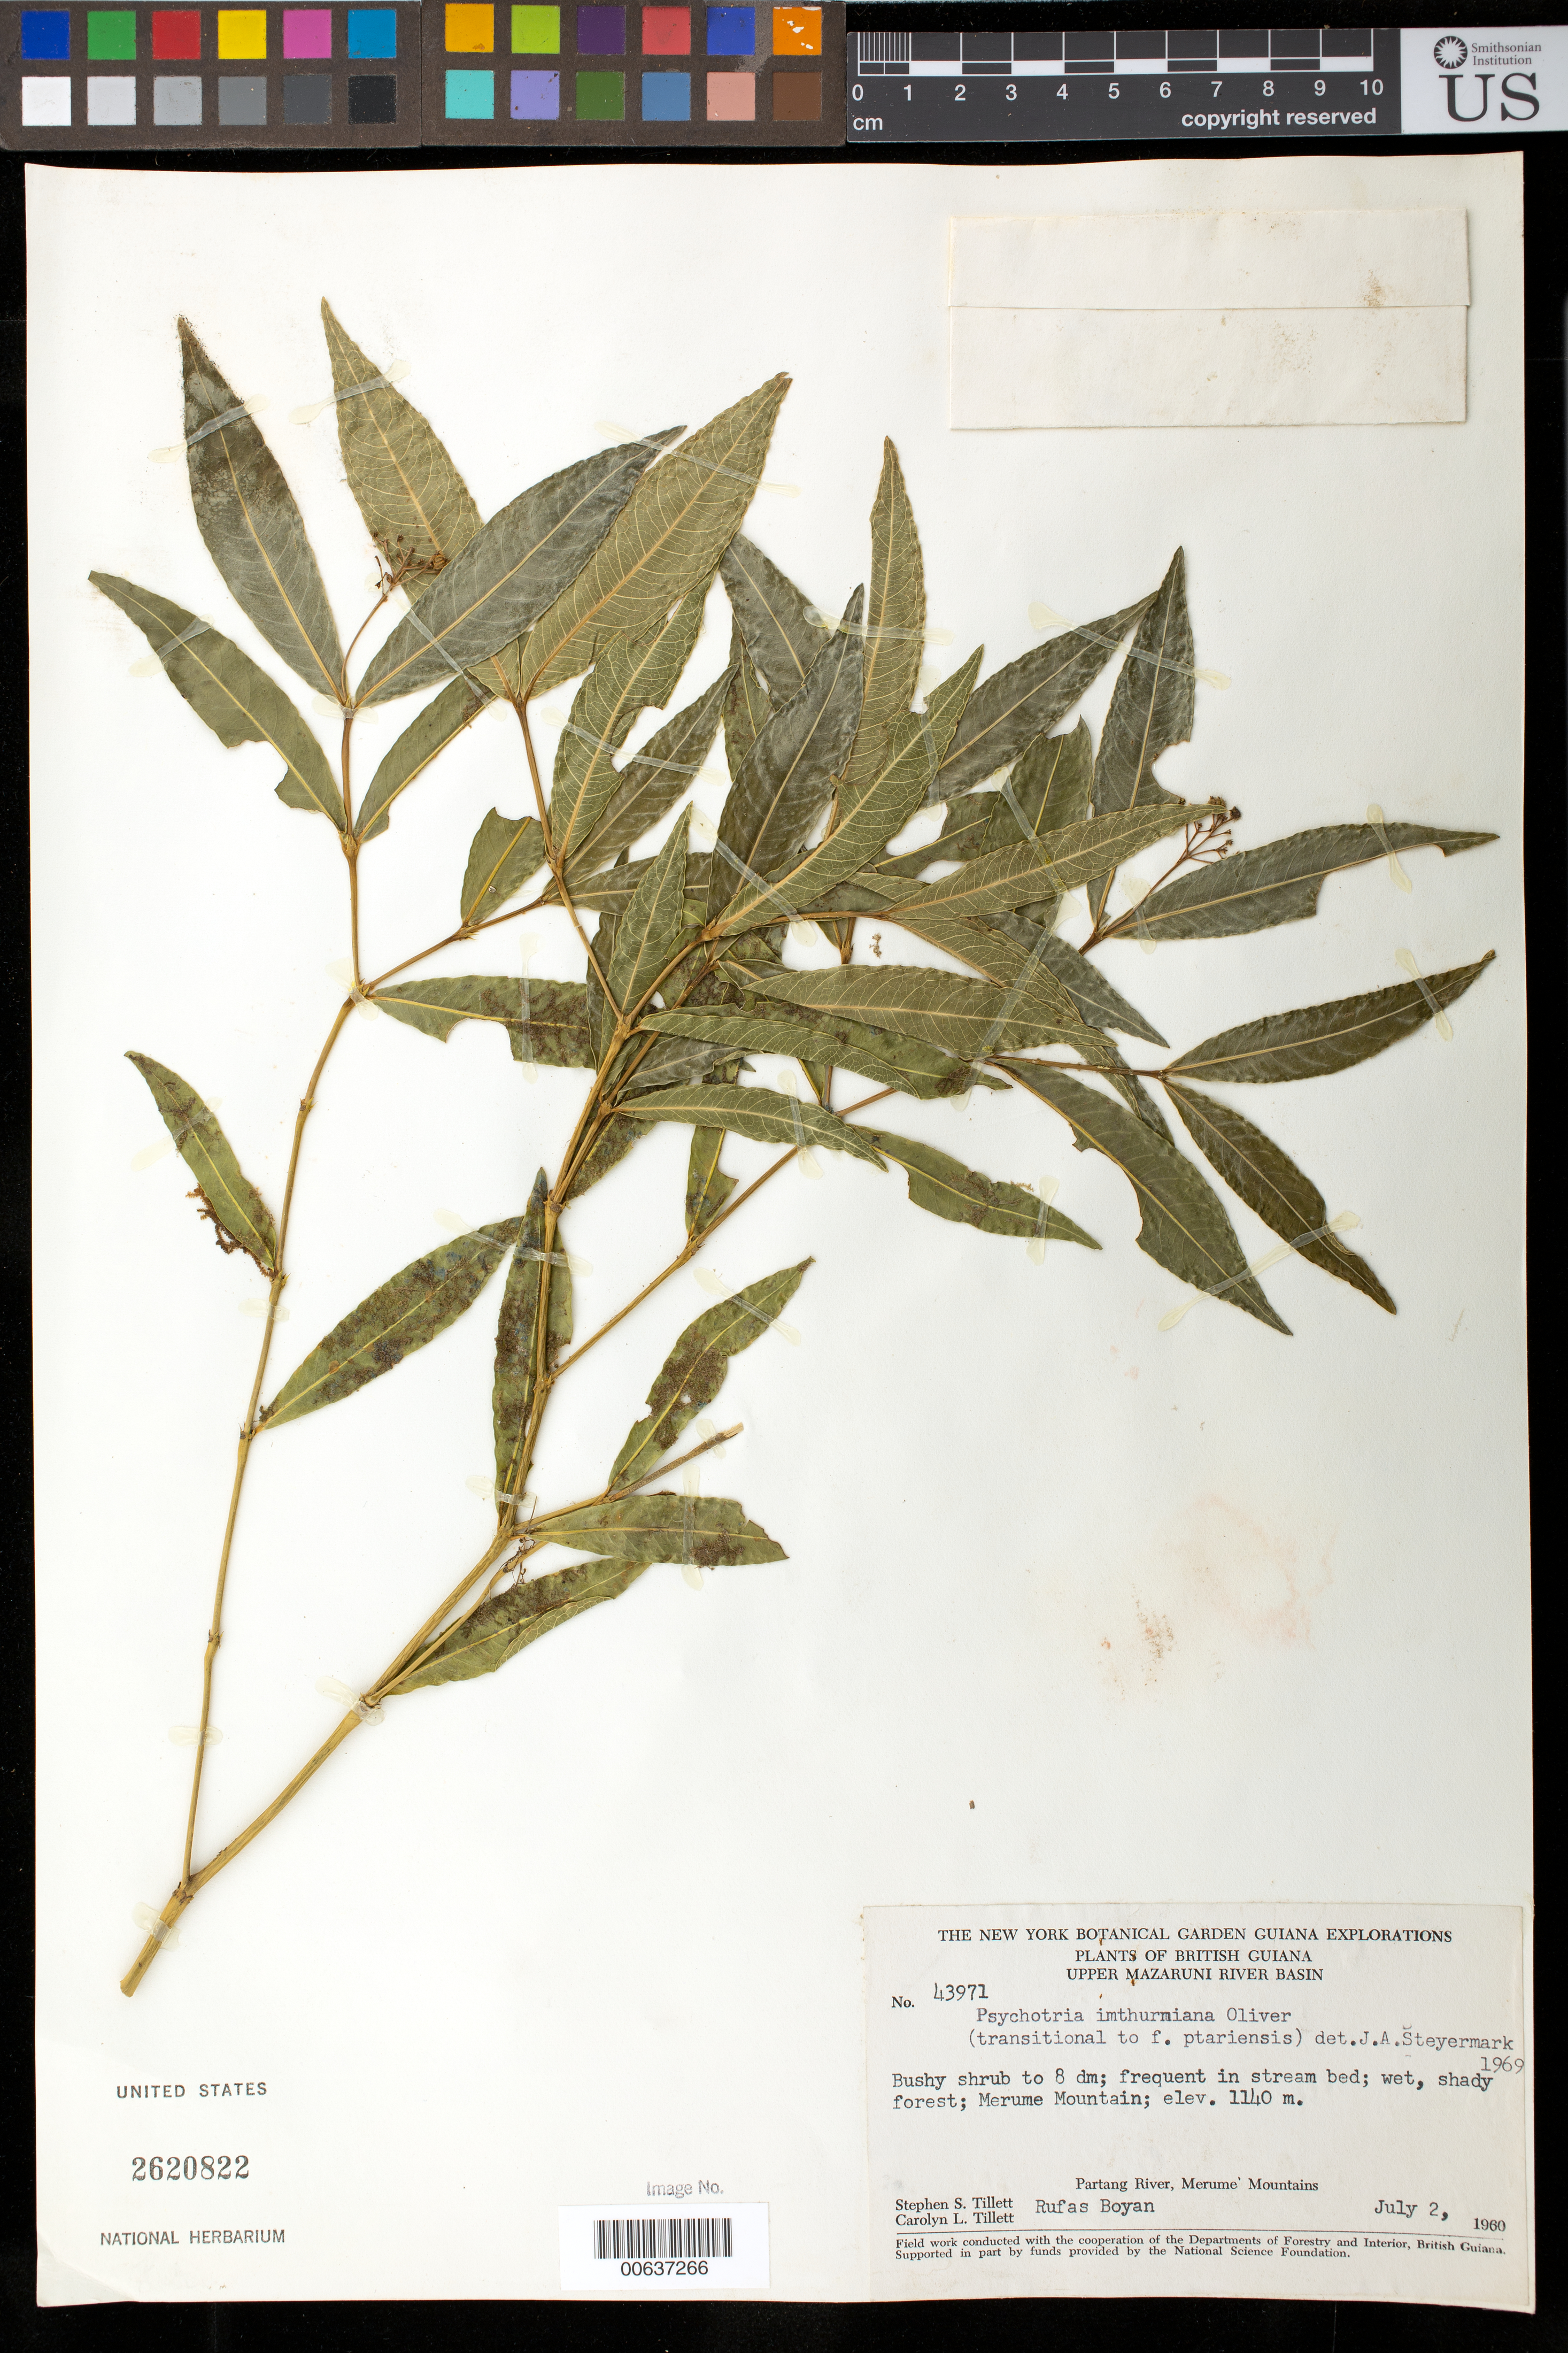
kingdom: Plantae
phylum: Tracheophyta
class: Magnoliopsida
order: Gentianales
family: Rubiaceae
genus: Palicourea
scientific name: Palicourea imthurniana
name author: (Oliv.) Delprete & J.H. Kirkbr.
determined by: Kirkbride, J. H., Jr.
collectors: S. S. Tillett, C. L. Tillett & R. Boyan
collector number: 43971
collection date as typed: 2-Jul-60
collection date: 1960-07-02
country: Guyana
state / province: Cuyuni-Mazaruni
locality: Merume Mts., Partang R., upper Mazaruni River Basin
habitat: Stream bed; wet shady forest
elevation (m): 1143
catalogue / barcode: US 2620822